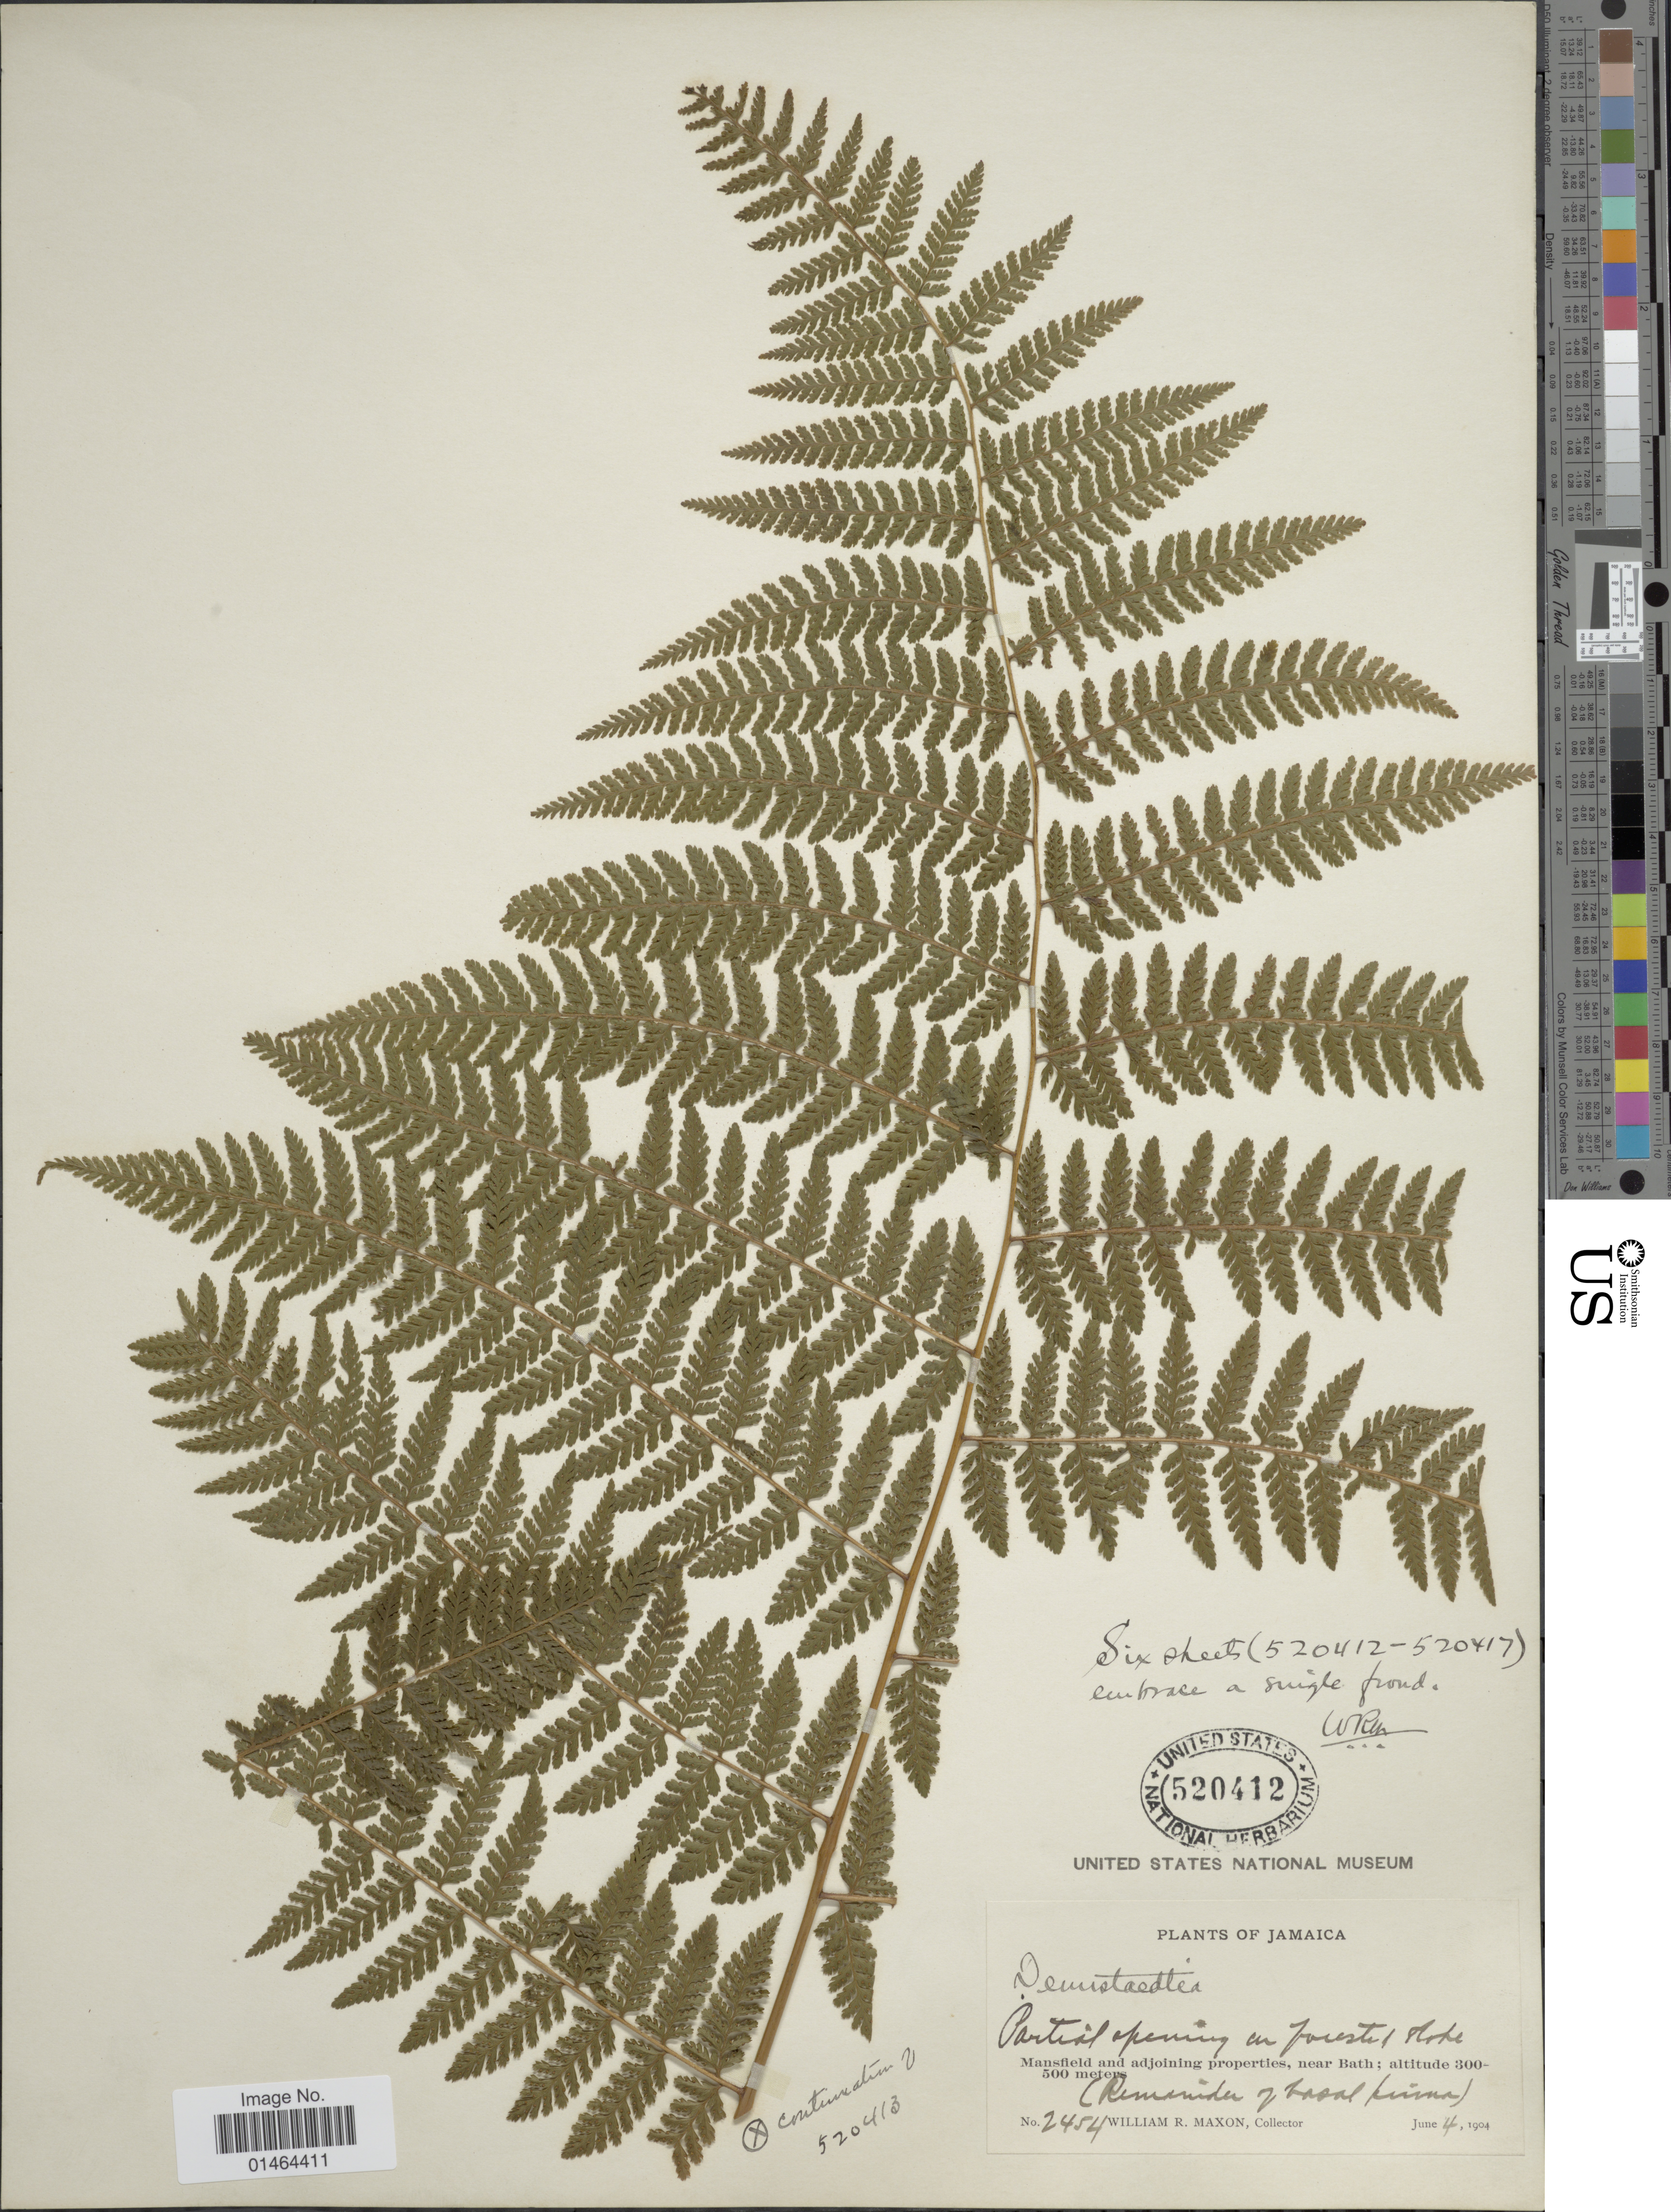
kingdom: Plantae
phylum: Tracheophyta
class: Polypodiopsida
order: Polypodiales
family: Dennstaedtiaceae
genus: Dennstaedtia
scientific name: Dennstaedtia cicutaria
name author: (Sw.) T. Moore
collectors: W. R. Maxon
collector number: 2454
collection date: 1904-06-04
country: Jamaica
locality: Mansfield and adjoining properties, near Bath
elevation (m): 300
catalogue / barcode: US 520412